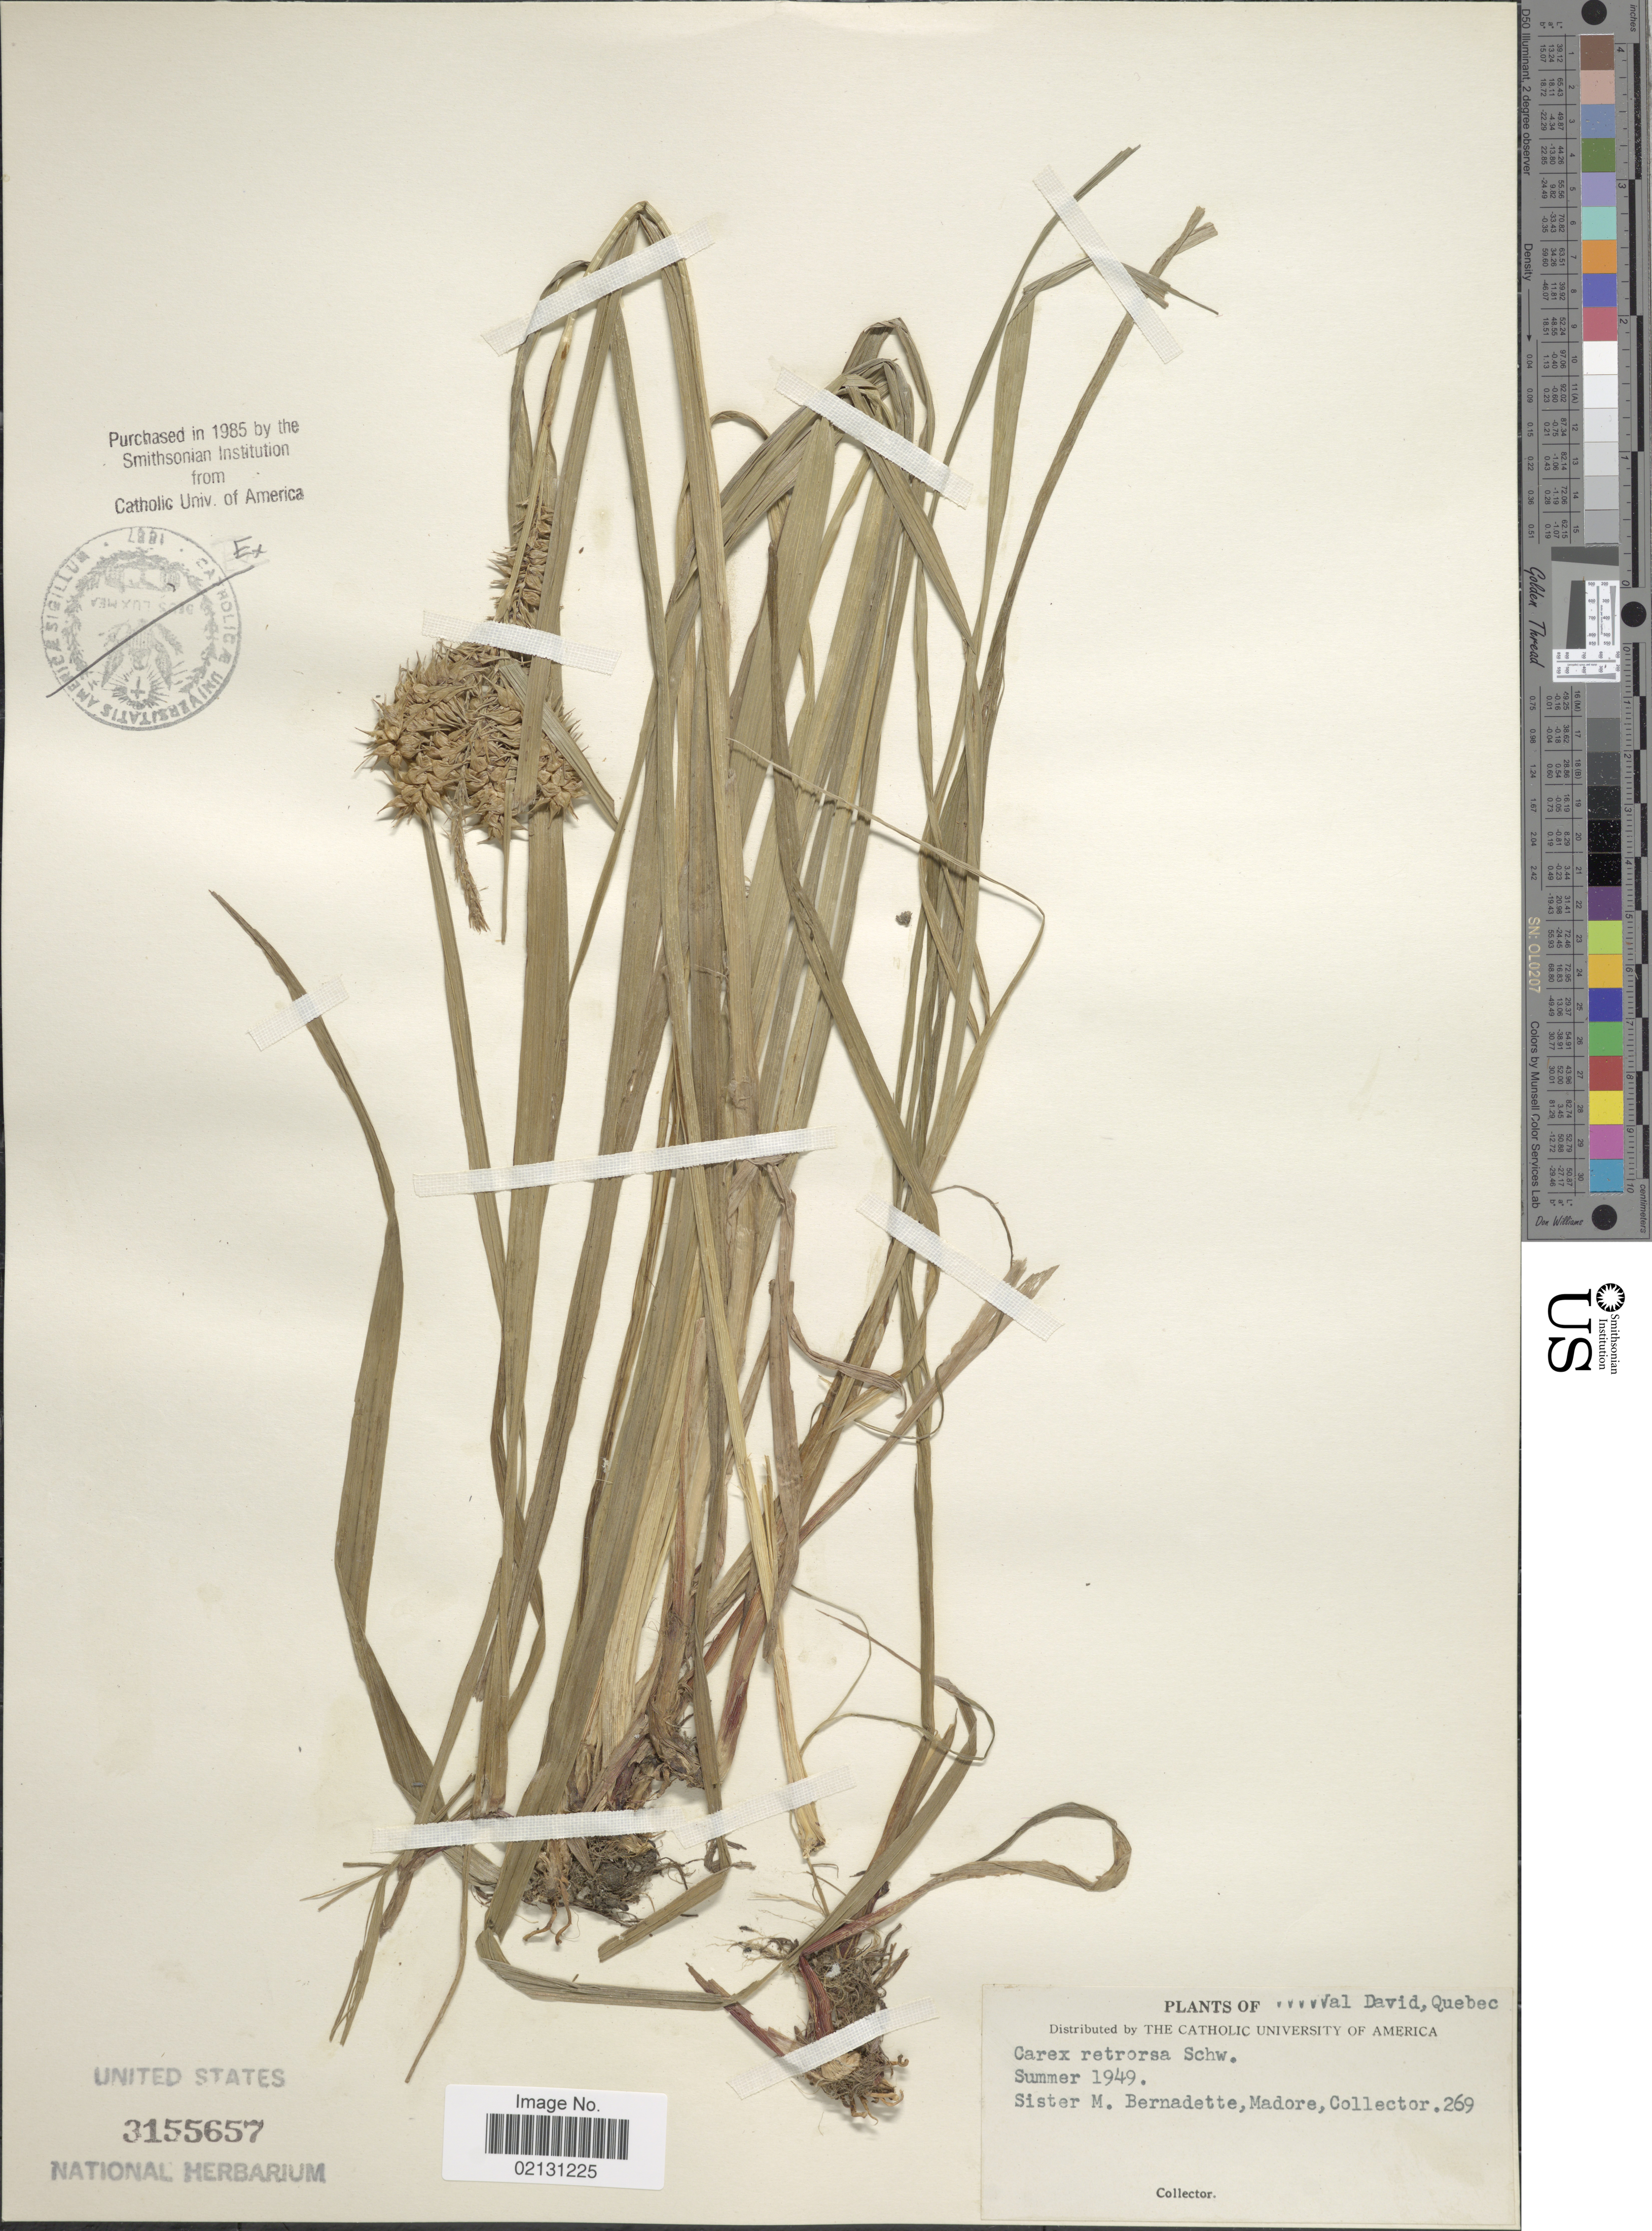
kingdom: Plantae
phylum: Tracheophyta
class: Liliopsida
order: Poales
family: Cyperaceae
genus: Carex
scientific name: Carex retrorsa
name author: Schwein.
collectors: M. Bernadette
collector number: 269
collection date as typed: Summer 1949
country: Canada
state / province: Quebec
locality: Val David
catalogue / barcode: US 3155657